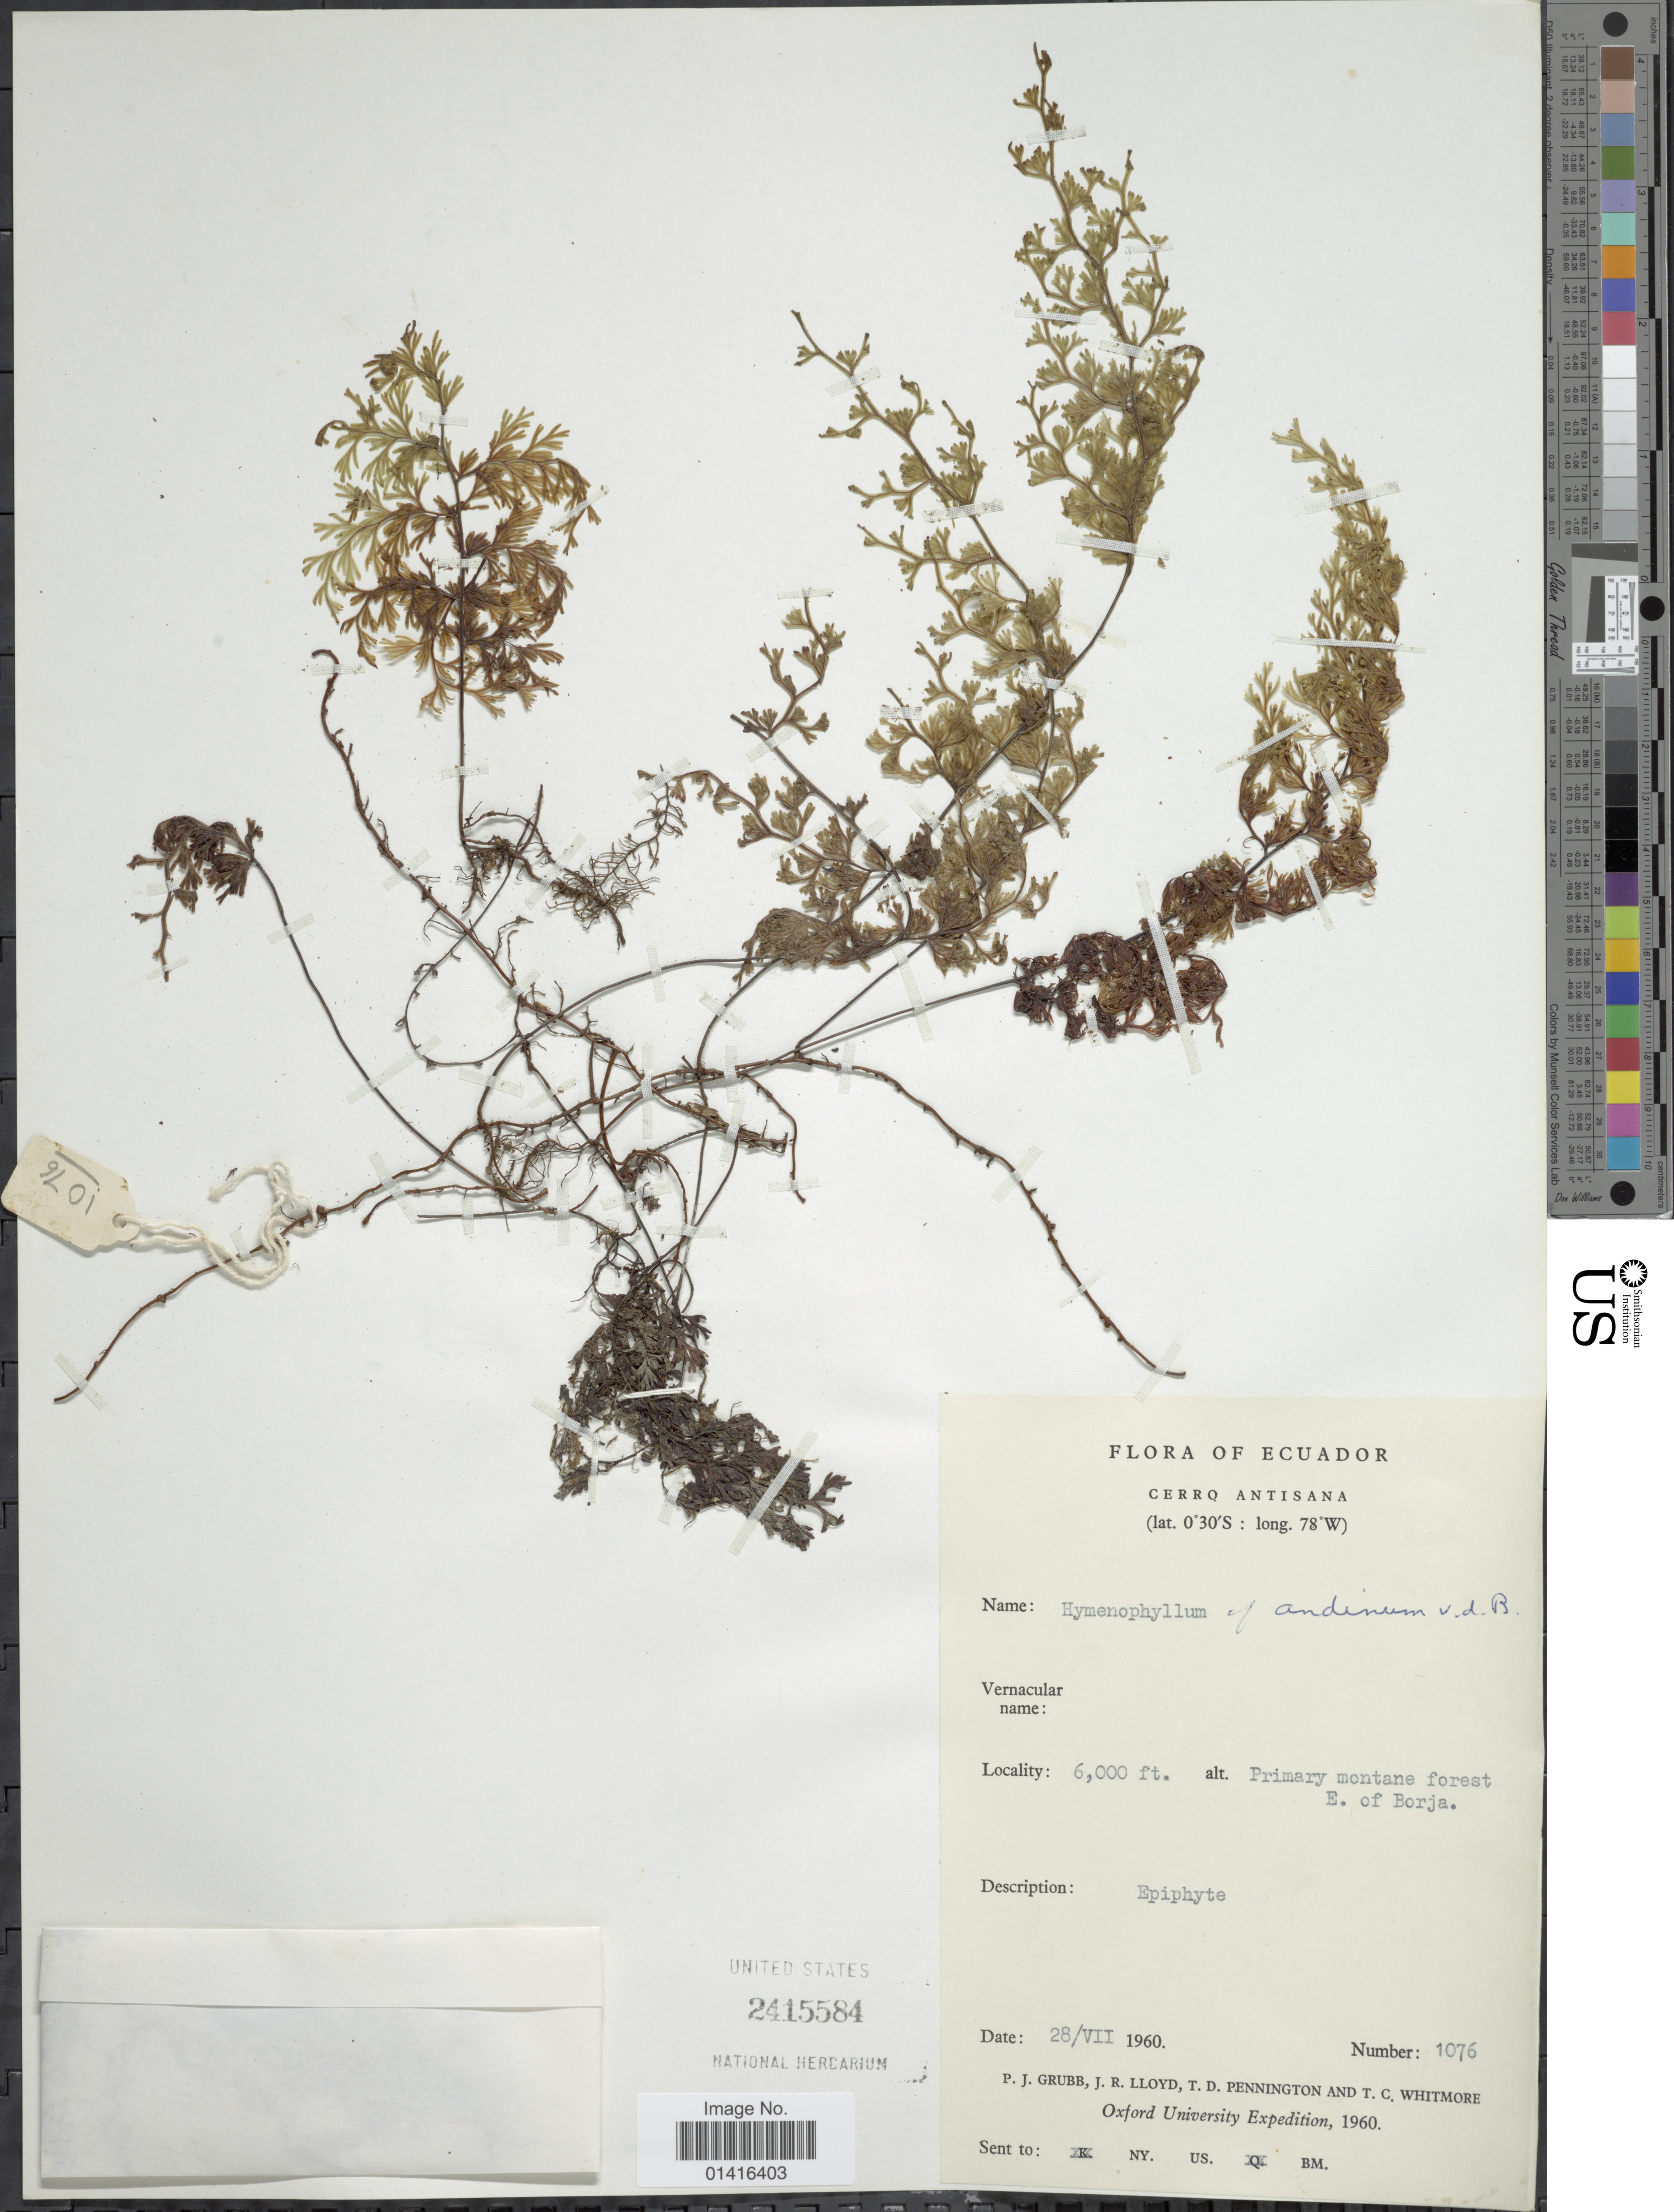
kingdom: Plantae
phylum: Tracheophyta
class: Polypodiopsida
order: Hymenophyllales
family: Hymenophyllaceae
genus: Hymenophyllum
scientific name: Hymenophyllum myriocarpum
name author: Hook.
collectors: P. J. Grubb, J. R. Lloyd, T. D. Pennington & T. C. Whitmore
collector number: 1076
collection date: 1960-07-28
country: Ecuador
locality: Cerro Antisana. Primary forest E. of Borja.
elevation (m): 1829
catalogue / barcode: US 2415584